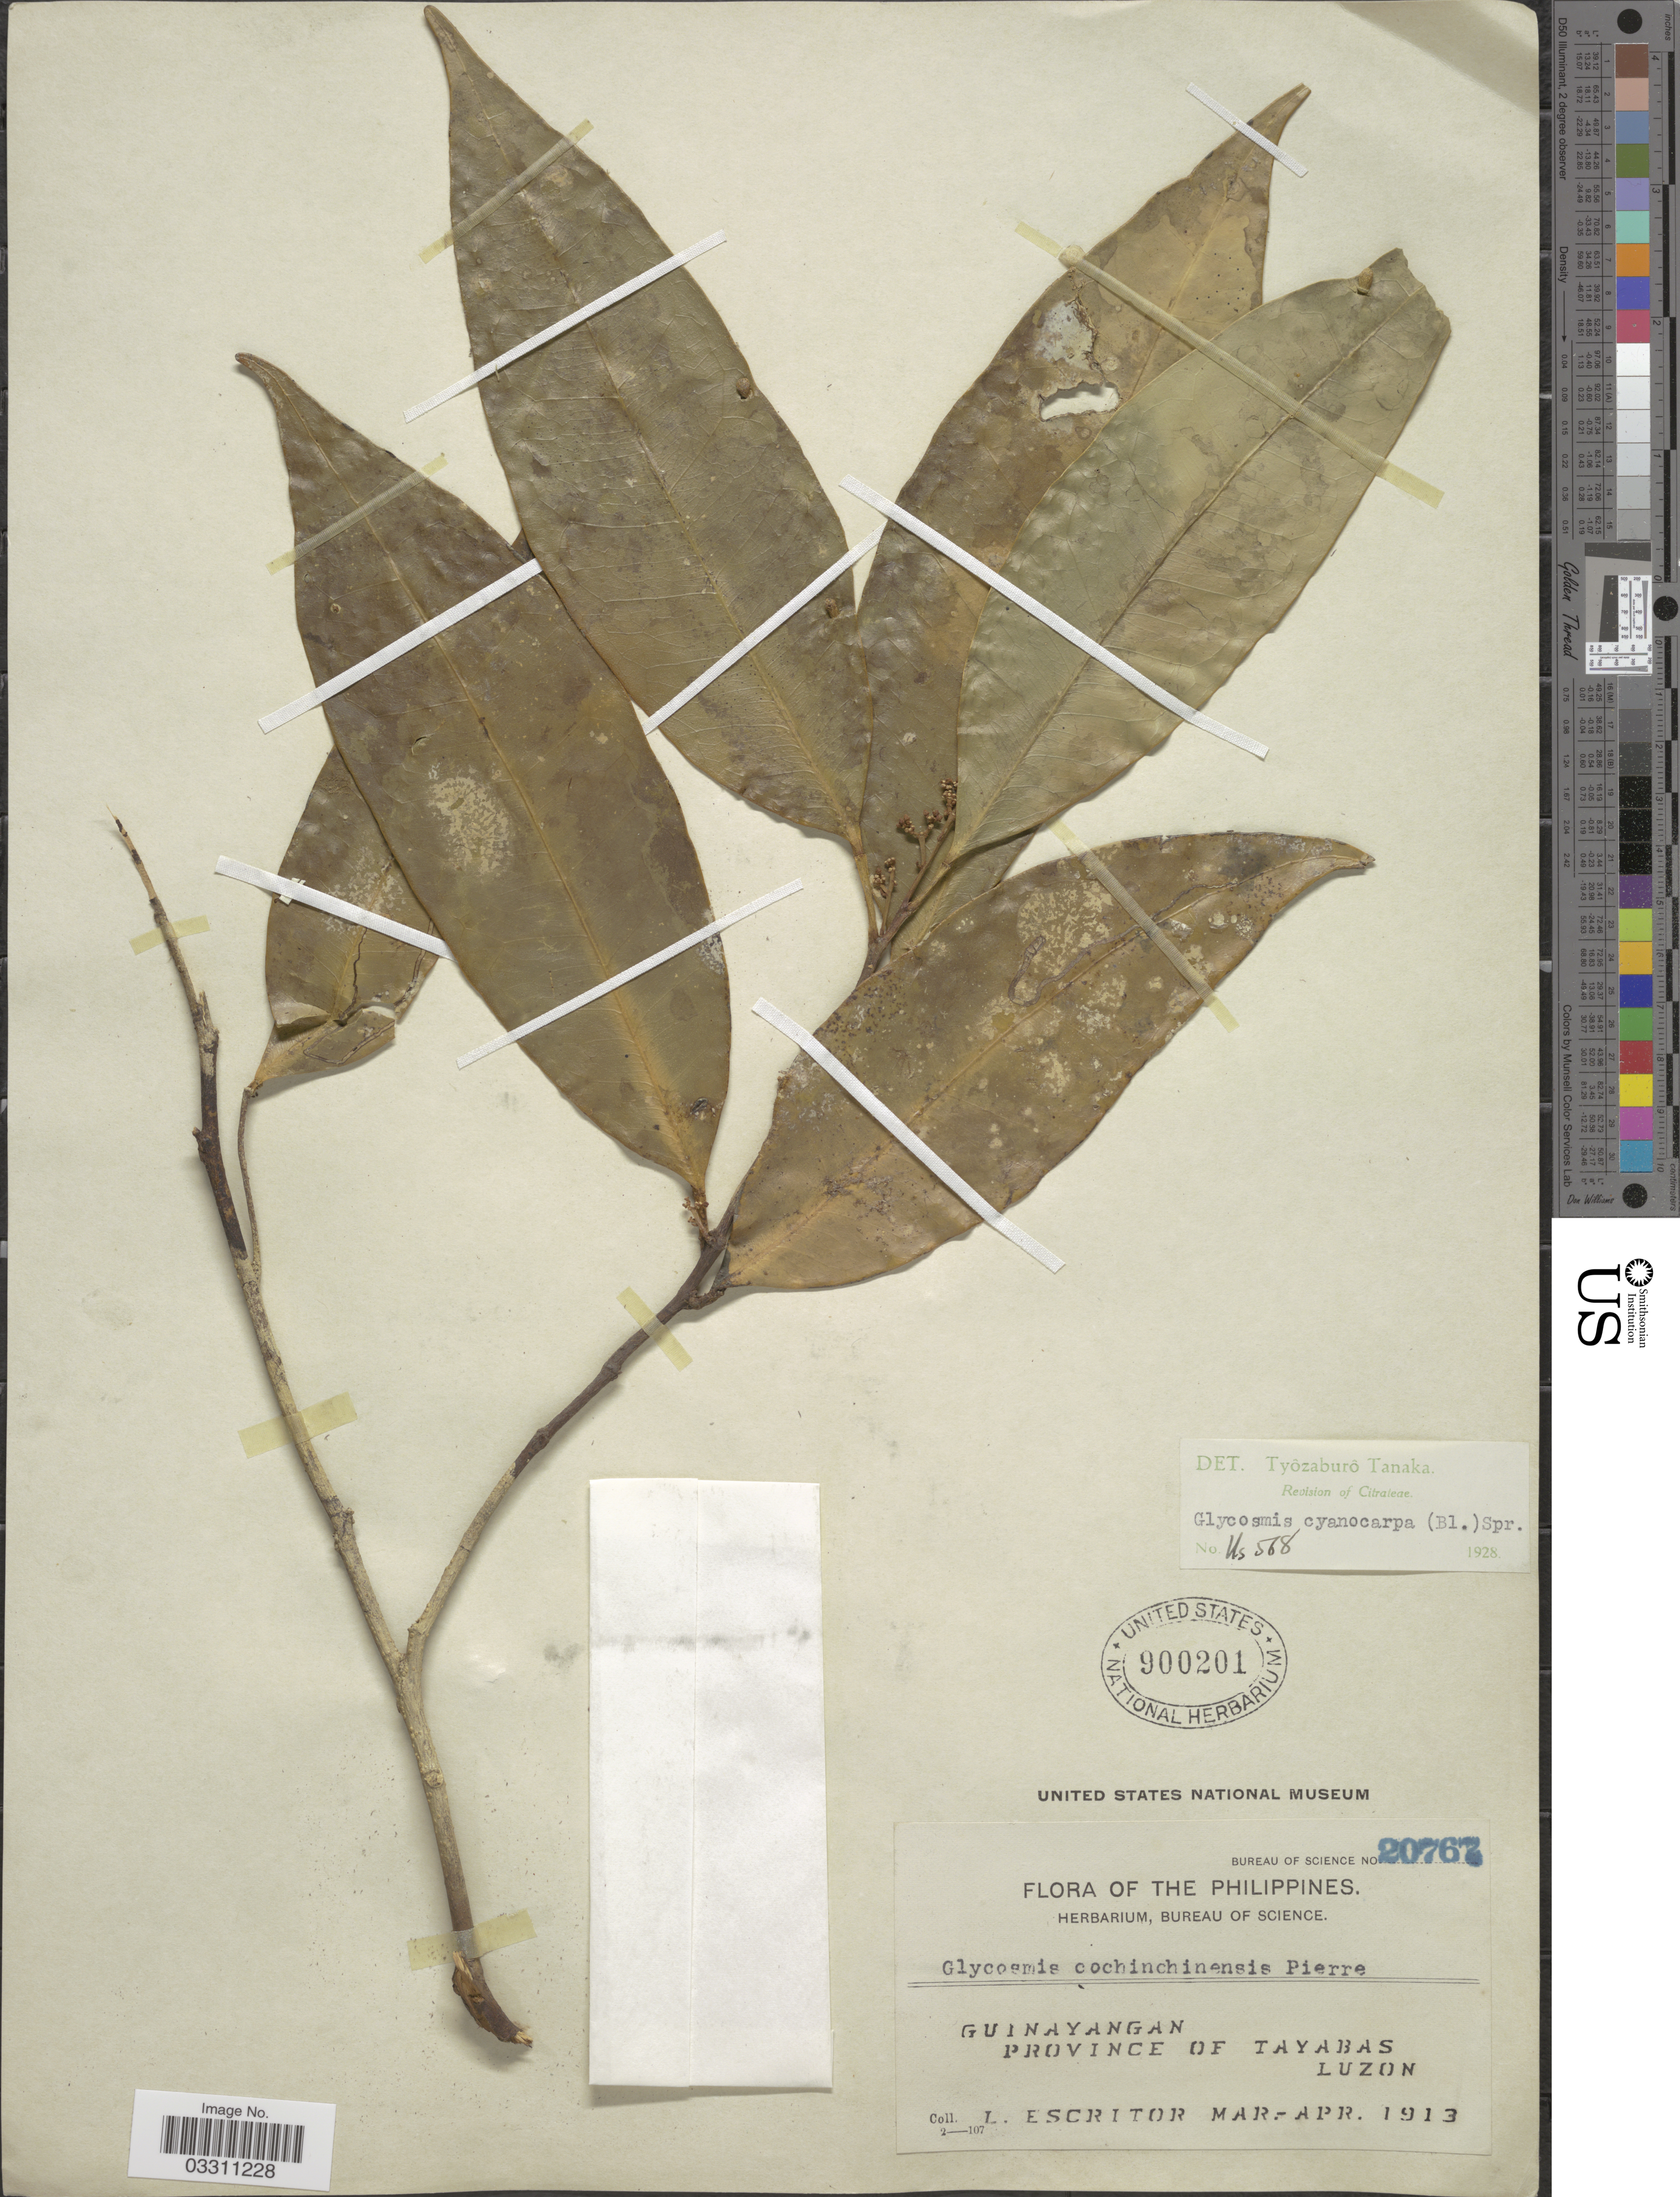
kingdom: Plantae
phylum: Tracheophyta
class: Magnoliopsida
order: Sapindales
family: Rutaceae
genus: Glycosmis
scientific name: Glycosmis cyanocarpa var. cyanocarpa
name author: (Blume) Spreng.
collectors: L. Escritor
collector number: Bureau of Science 20767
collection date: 1913-03/1913-04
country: Philippines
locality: Guinayangan. Province of Tayabas. Luzon.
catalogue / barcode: US 900201